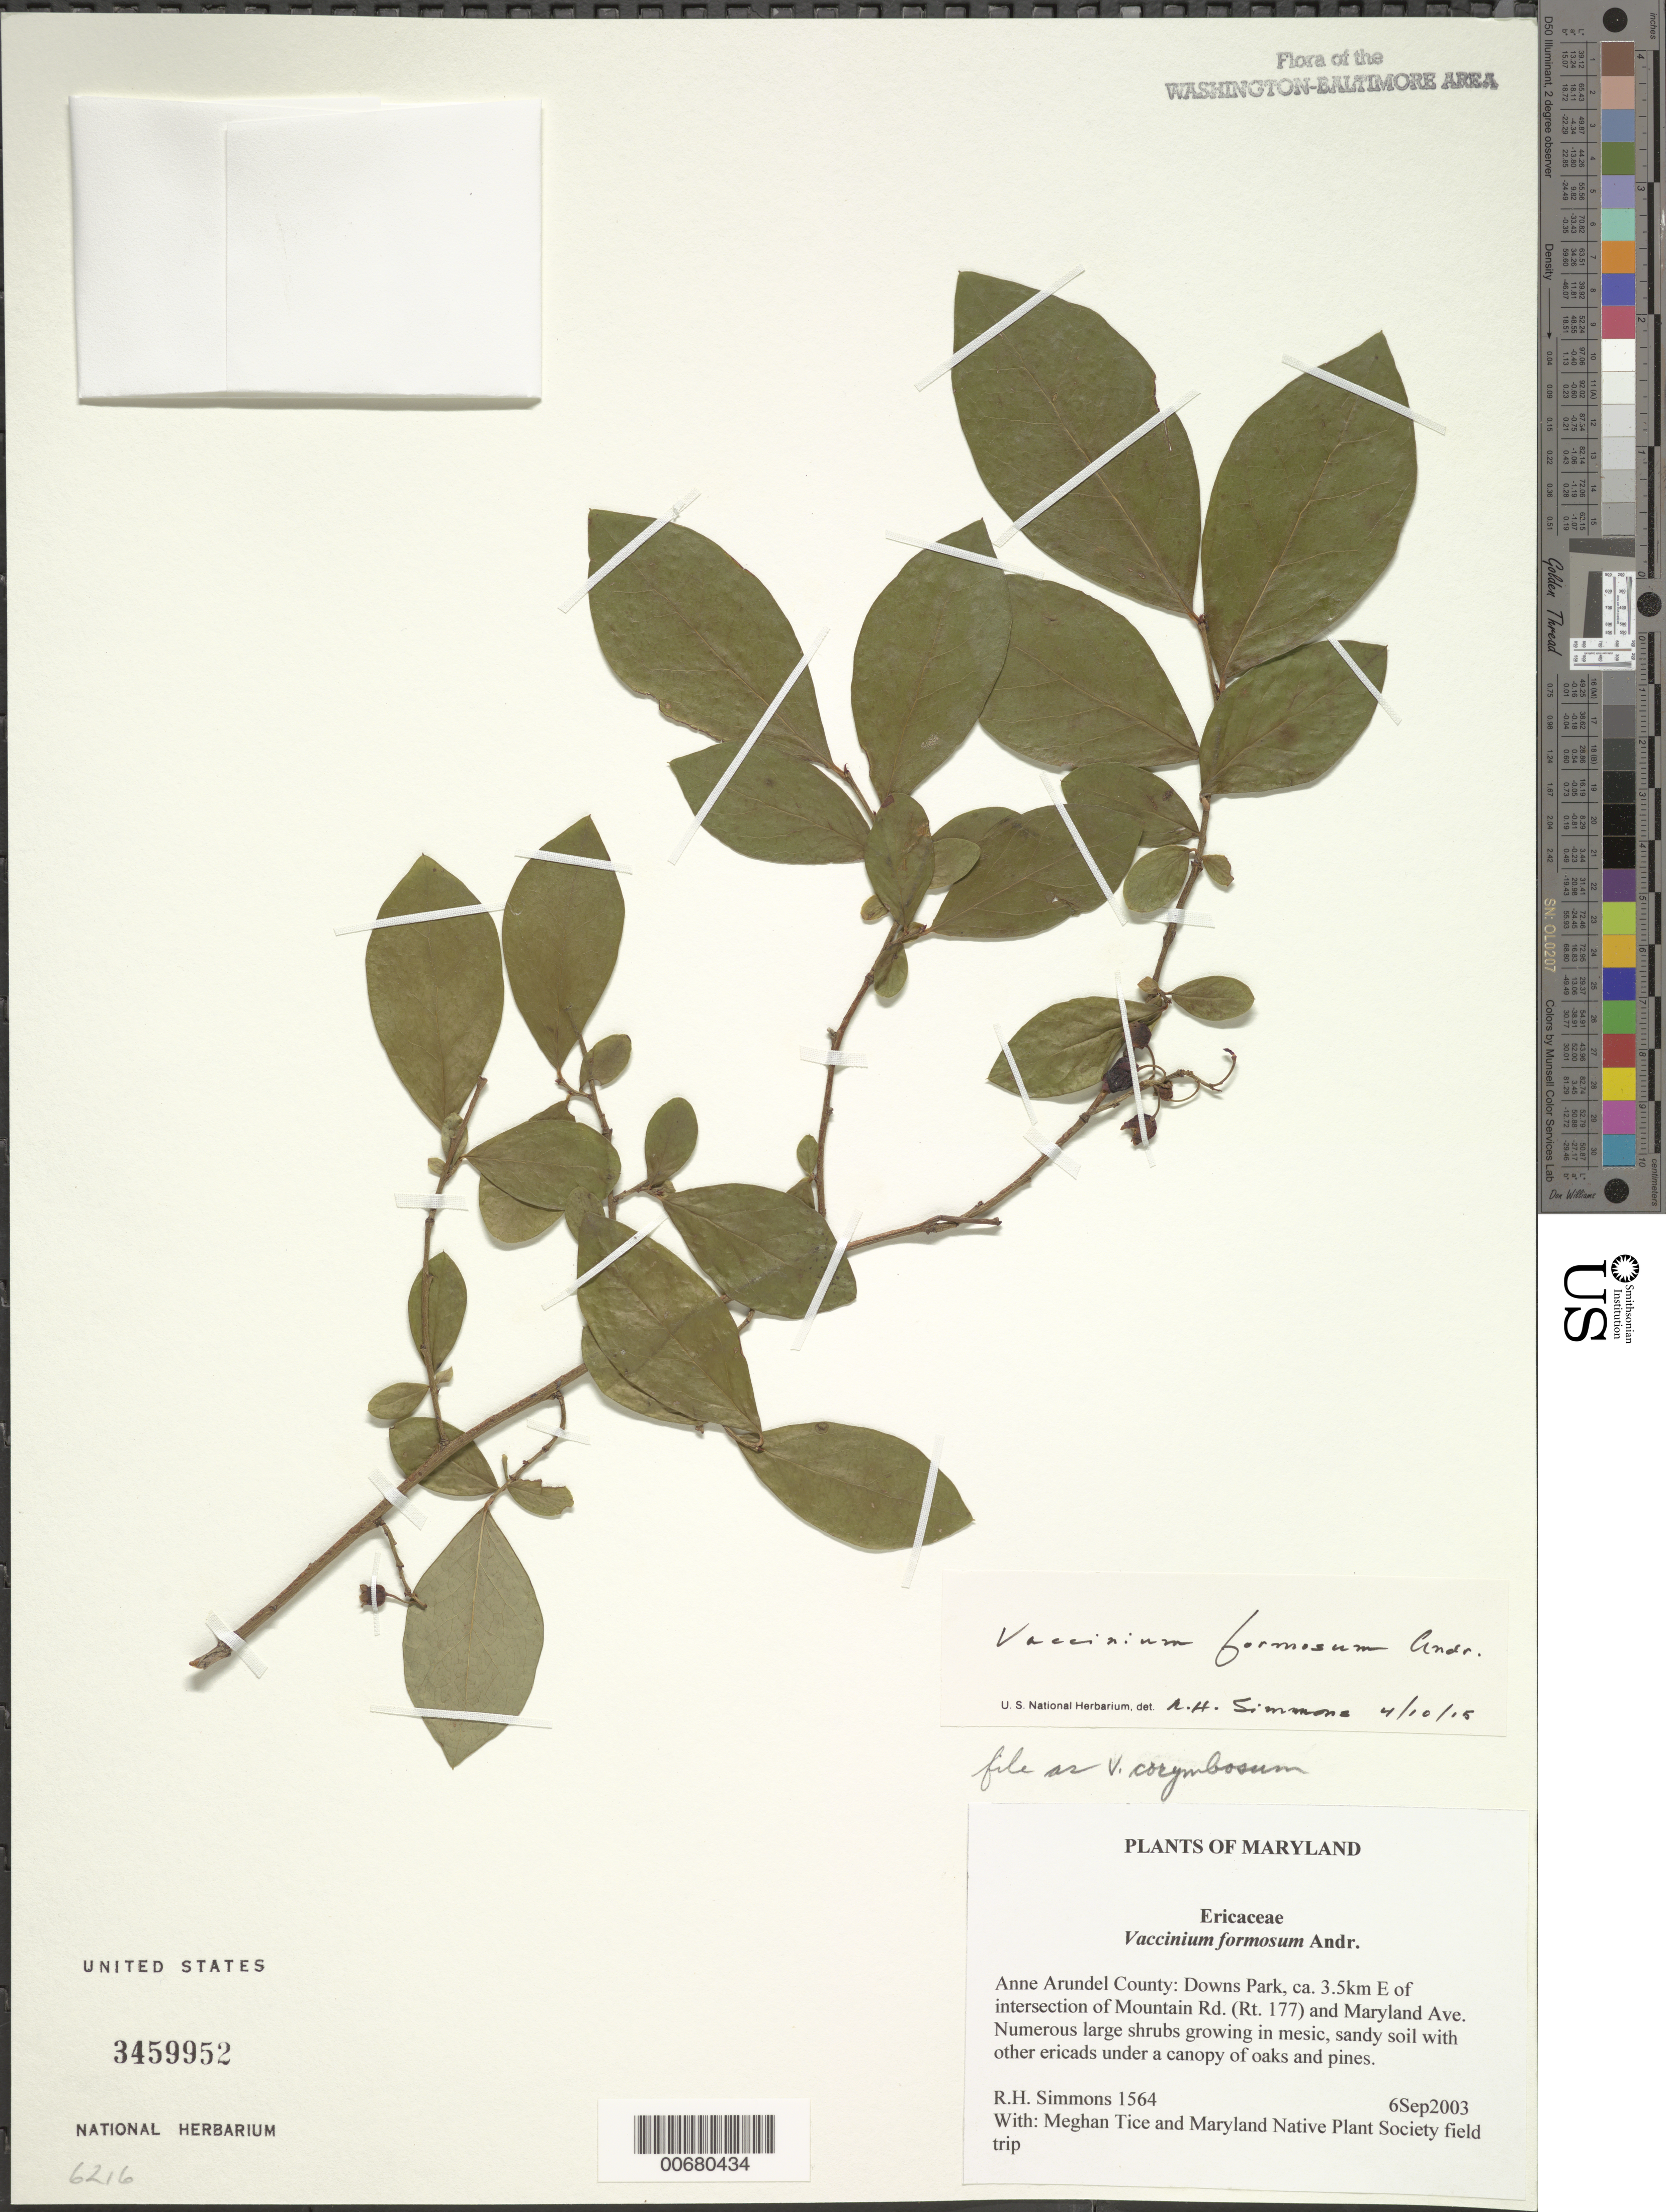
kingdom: Plantae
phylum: Tracheophyta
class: Magnoliopsida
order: Ericales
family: Ericaceae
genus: Vaccinium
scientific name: Vaccinium corymbosum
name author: L.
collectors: R. H. Simmons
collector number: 1564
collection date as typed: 06 Sep 2003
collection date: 2003-09-06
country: United States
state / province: Maryland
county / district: Anne Arundel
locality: Downs Park, ca. 3.5 km E of intersection of Mountain Rd. (Rt. 177) and Maryland Ave.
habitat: Numerous large shrubs growing in mesic, sandy soil with eric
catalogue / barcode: US 3459952